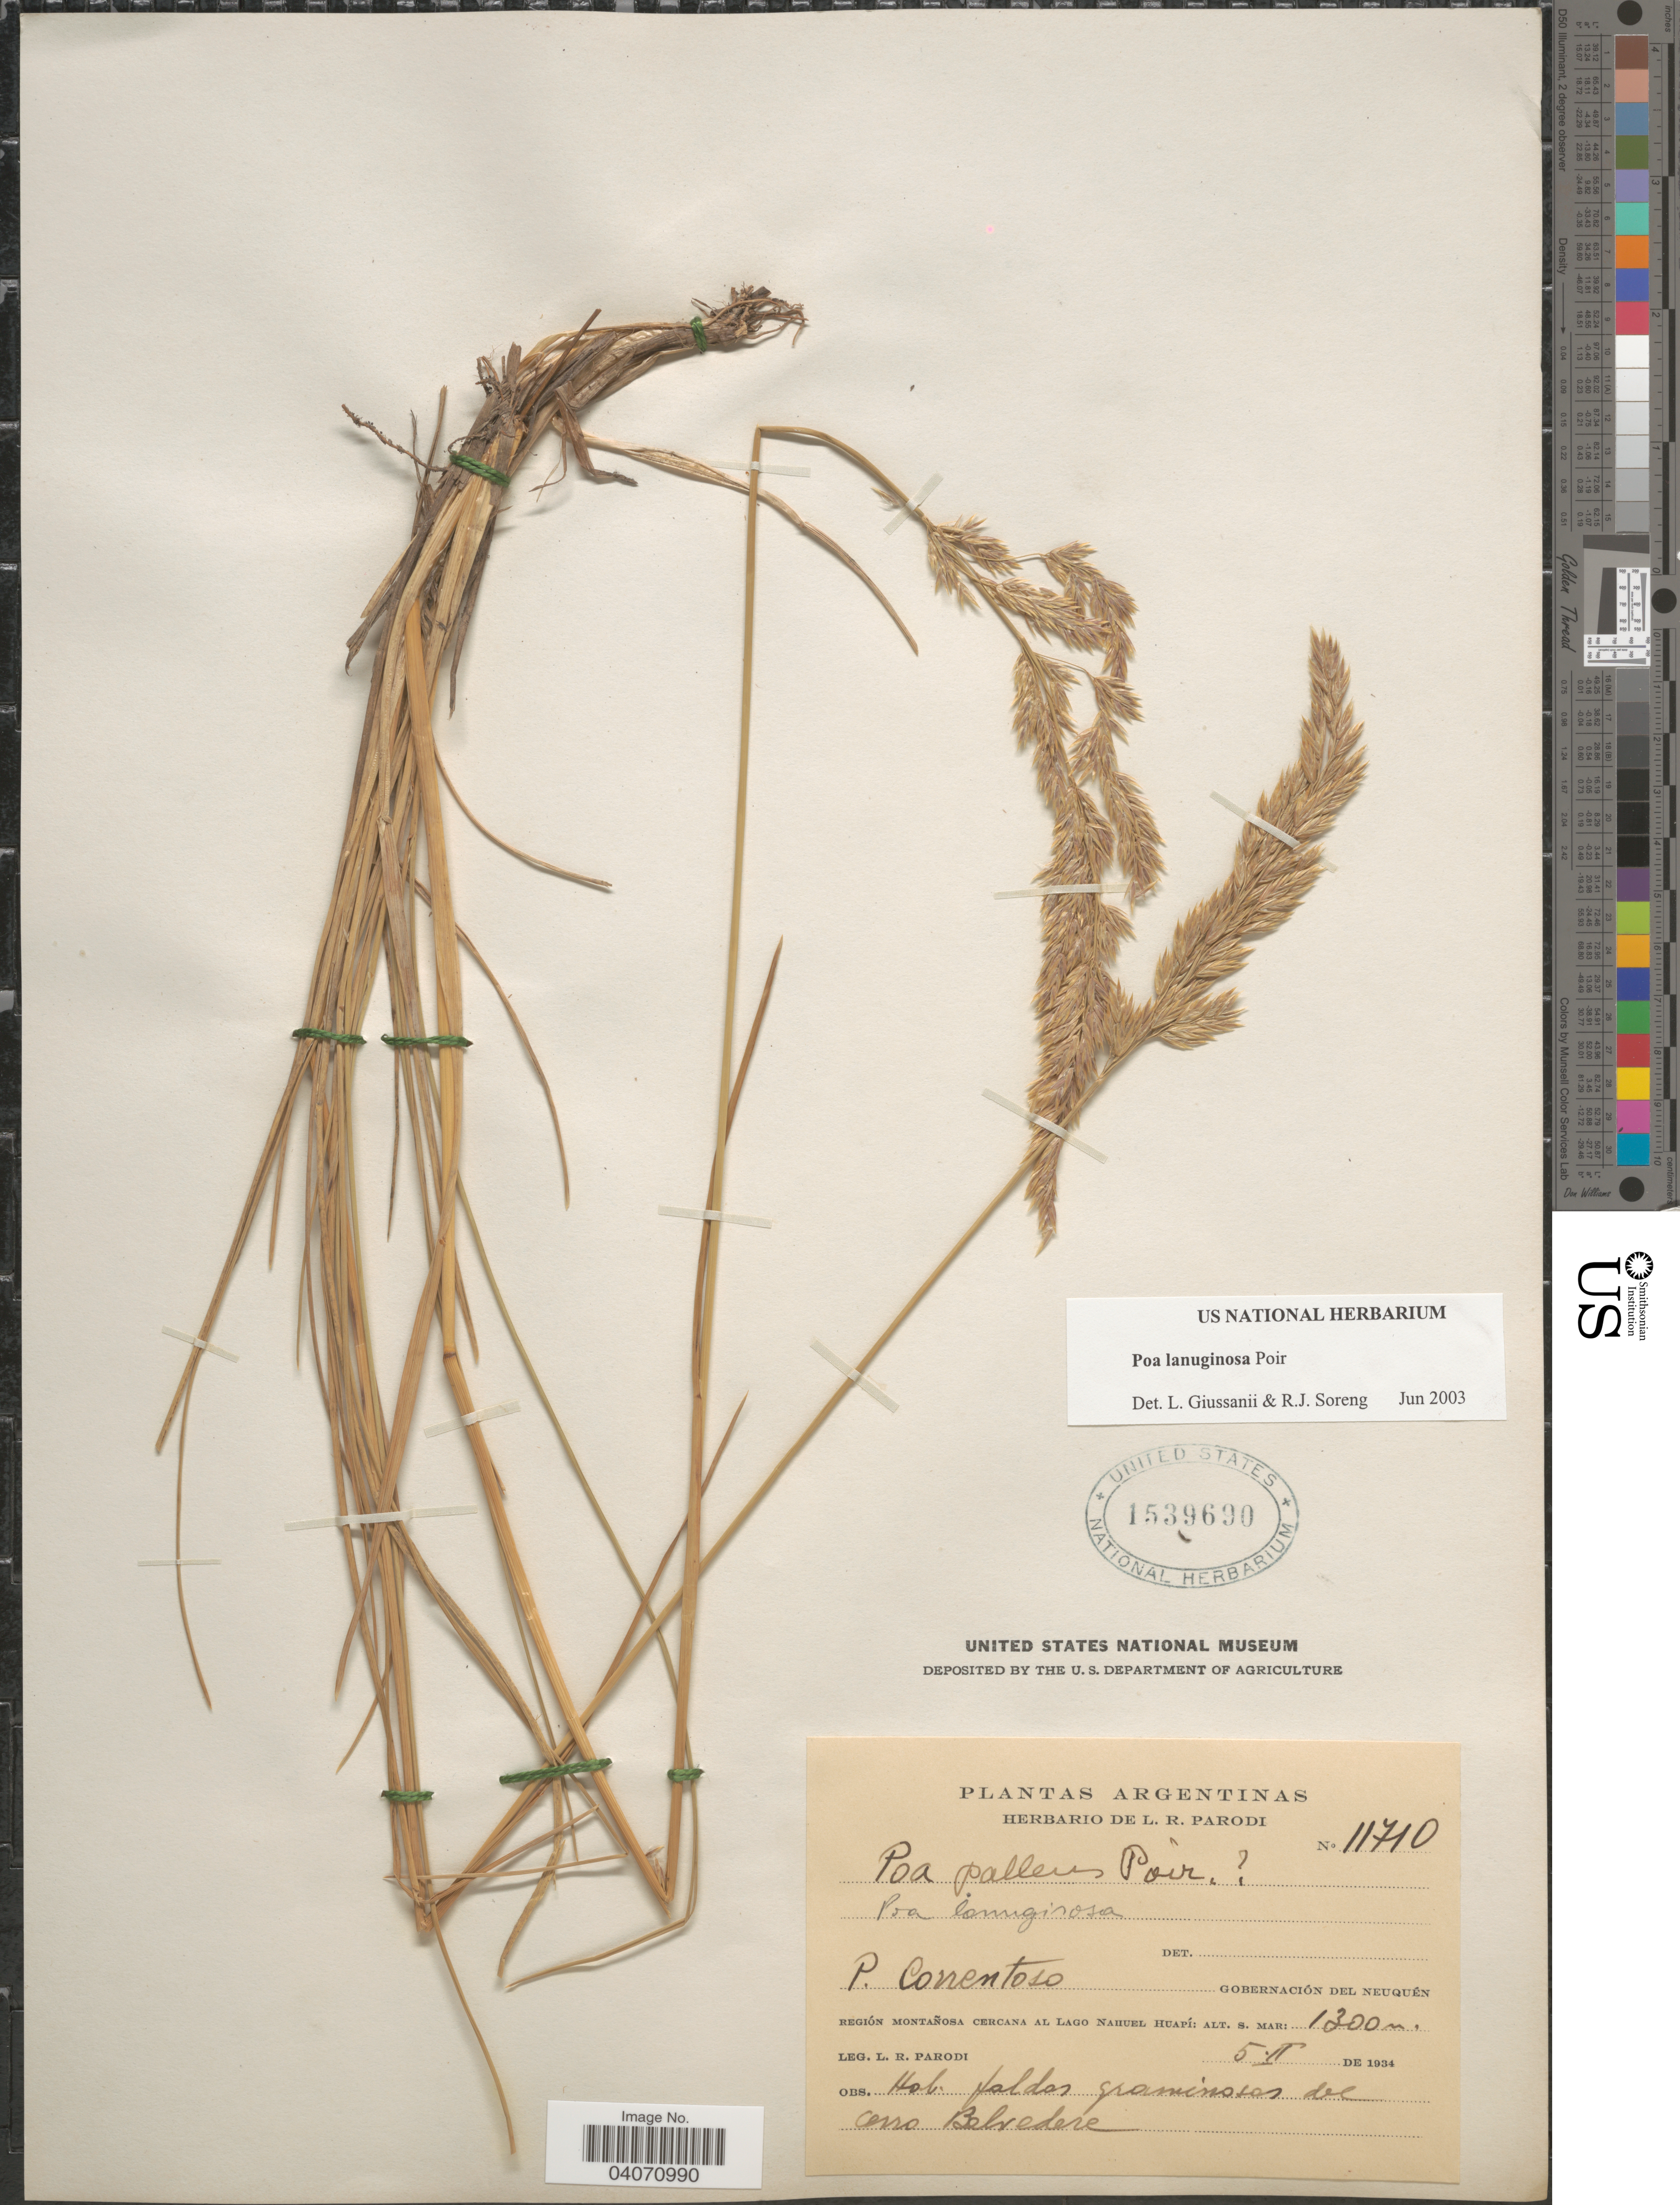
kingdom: Plantae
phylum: Tracheophyta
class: Liliopsida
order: Poales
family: Poaceae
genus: Poa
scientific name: Poa lanuginosa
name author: Poir.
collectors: L. R. Parodi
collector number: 11710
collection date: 1934-02-05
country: Argentina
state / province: Neuquen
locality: P. Correntoso. Gobernación del Nuequén. Región Montañosa cercana al Lago Nahuel Huapí.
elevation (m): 1300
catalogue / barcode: US 1539690